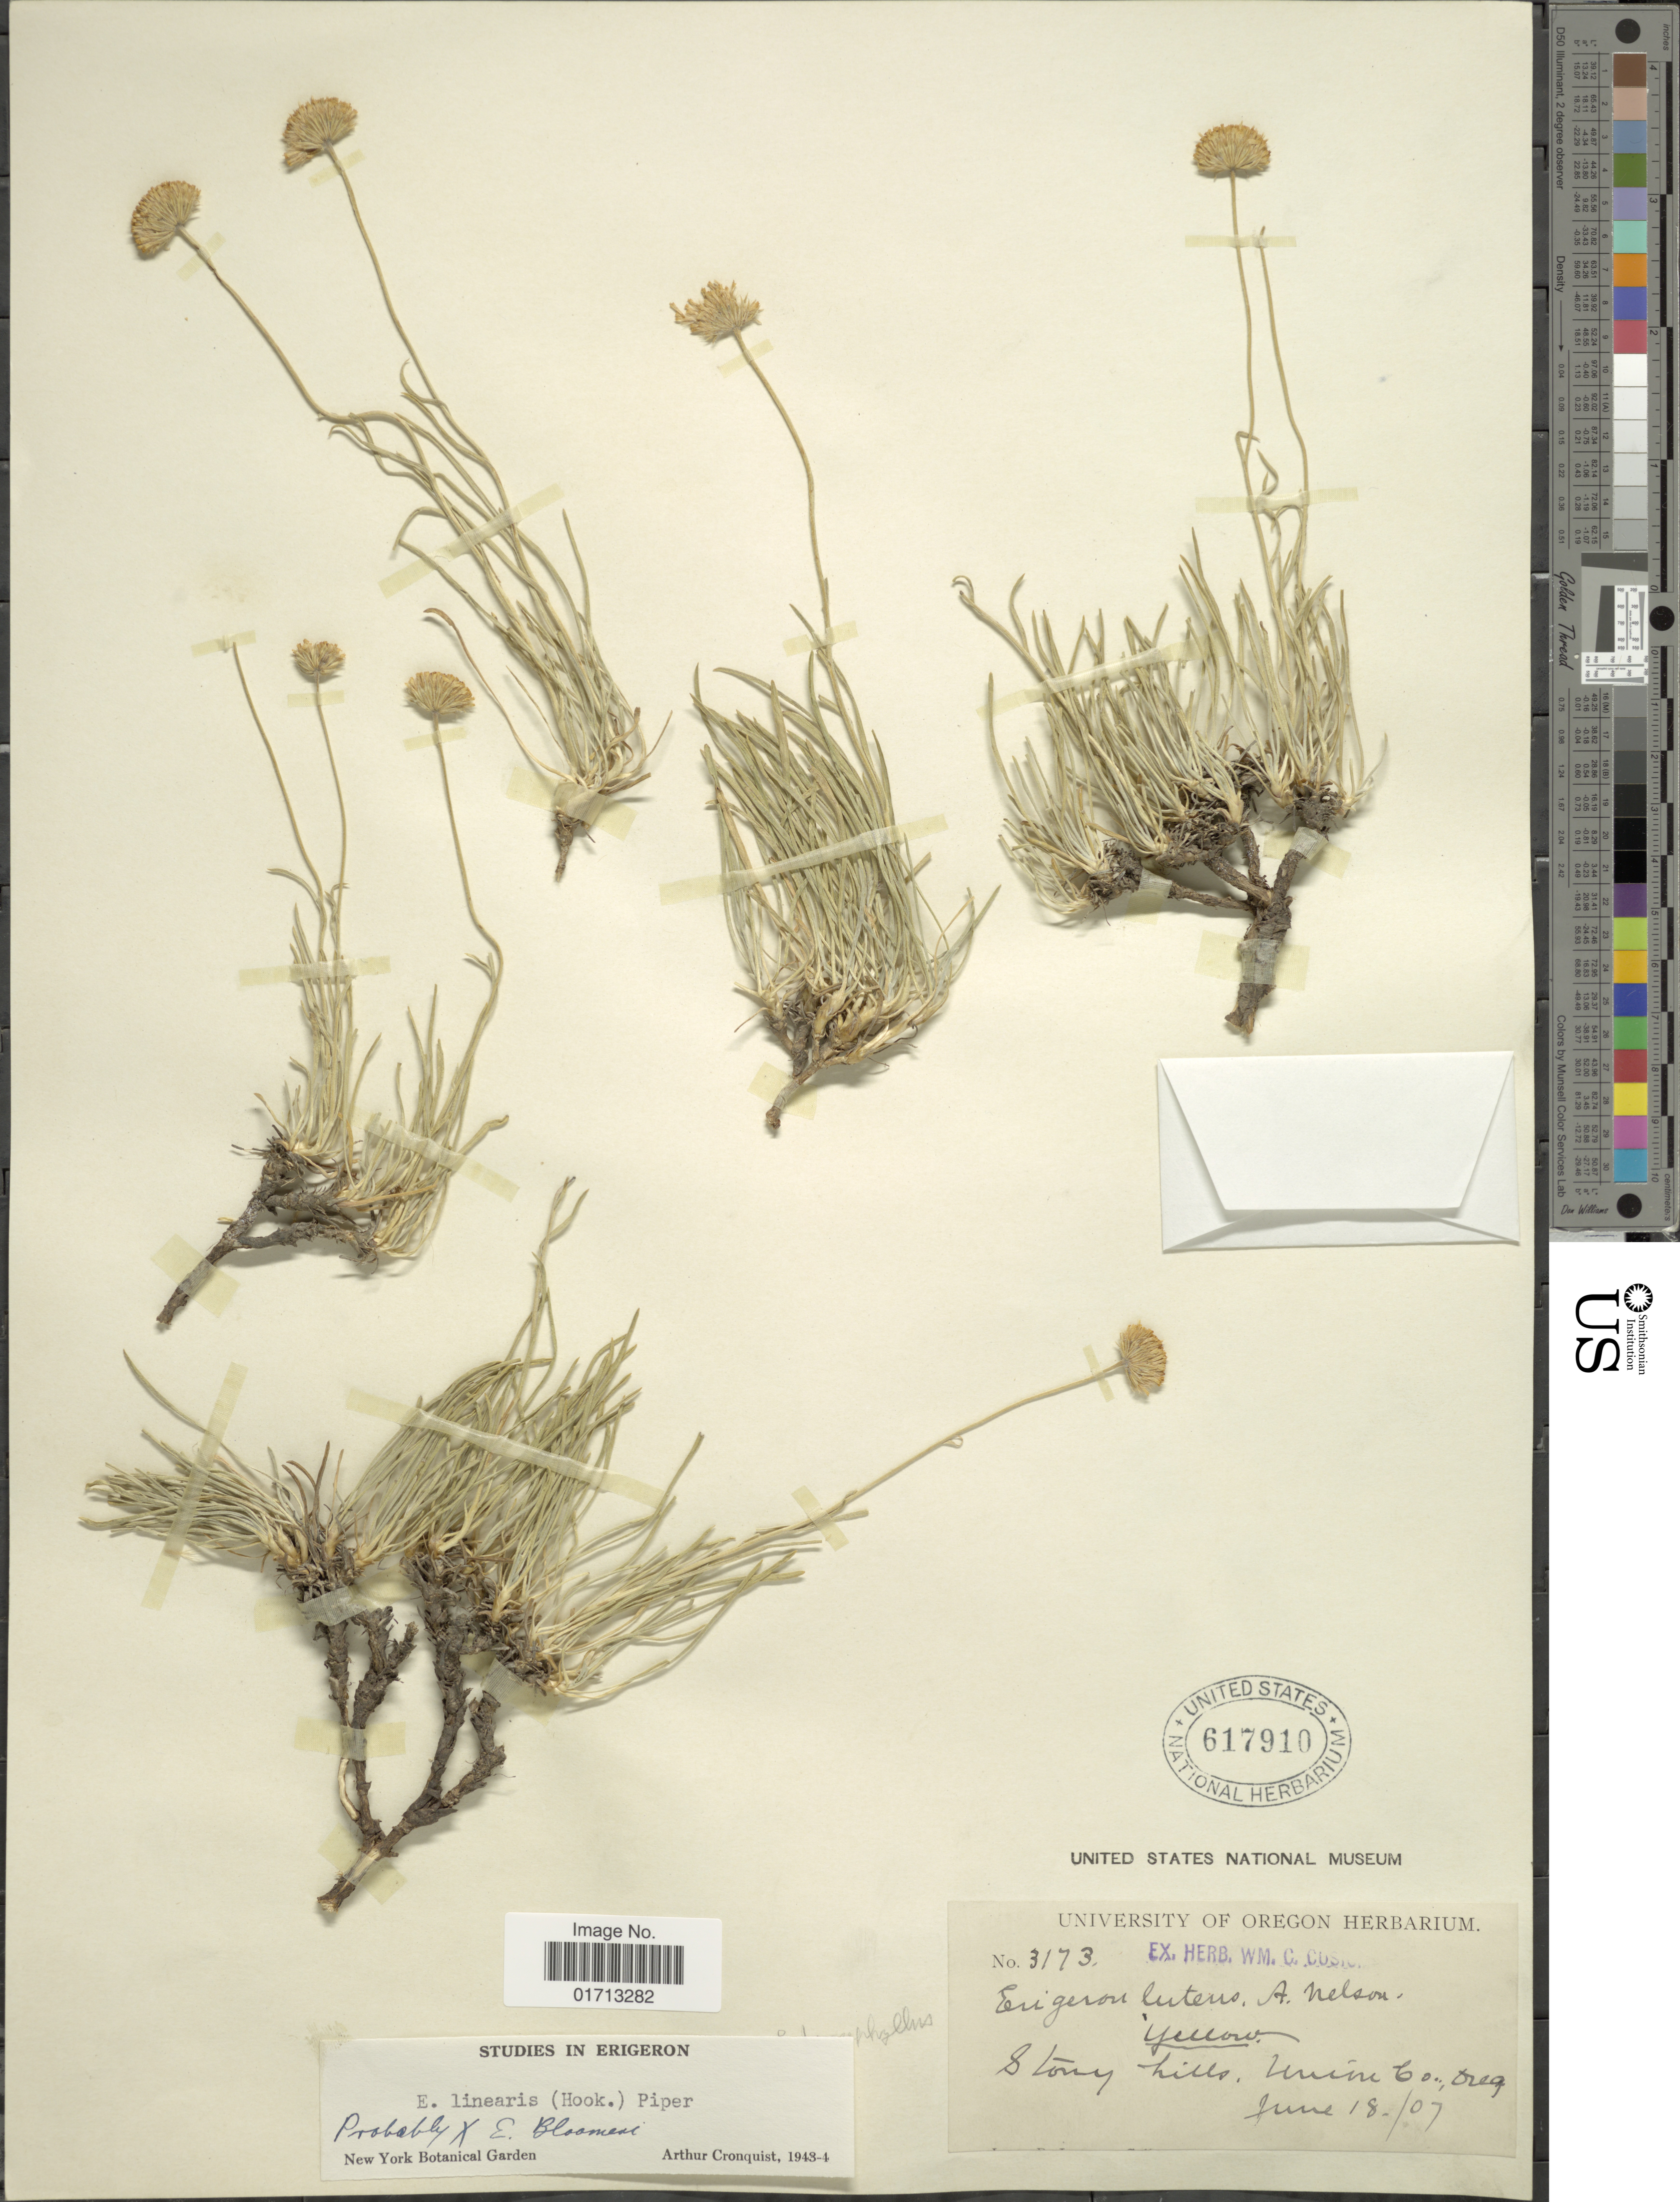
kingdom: Plantae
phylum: Tracheophyta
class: Magnoliopsida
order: Asterales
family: Asteraceae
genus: Erigeron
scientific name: Erigeron linearis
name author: (Hook.) Piper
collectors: ex herb. Wm. C. Cusick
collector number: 3173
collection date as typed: Transcribed d/m/y: 18/6/7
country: United States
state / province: Oregon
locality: Wine Co.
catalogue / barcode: US 617910